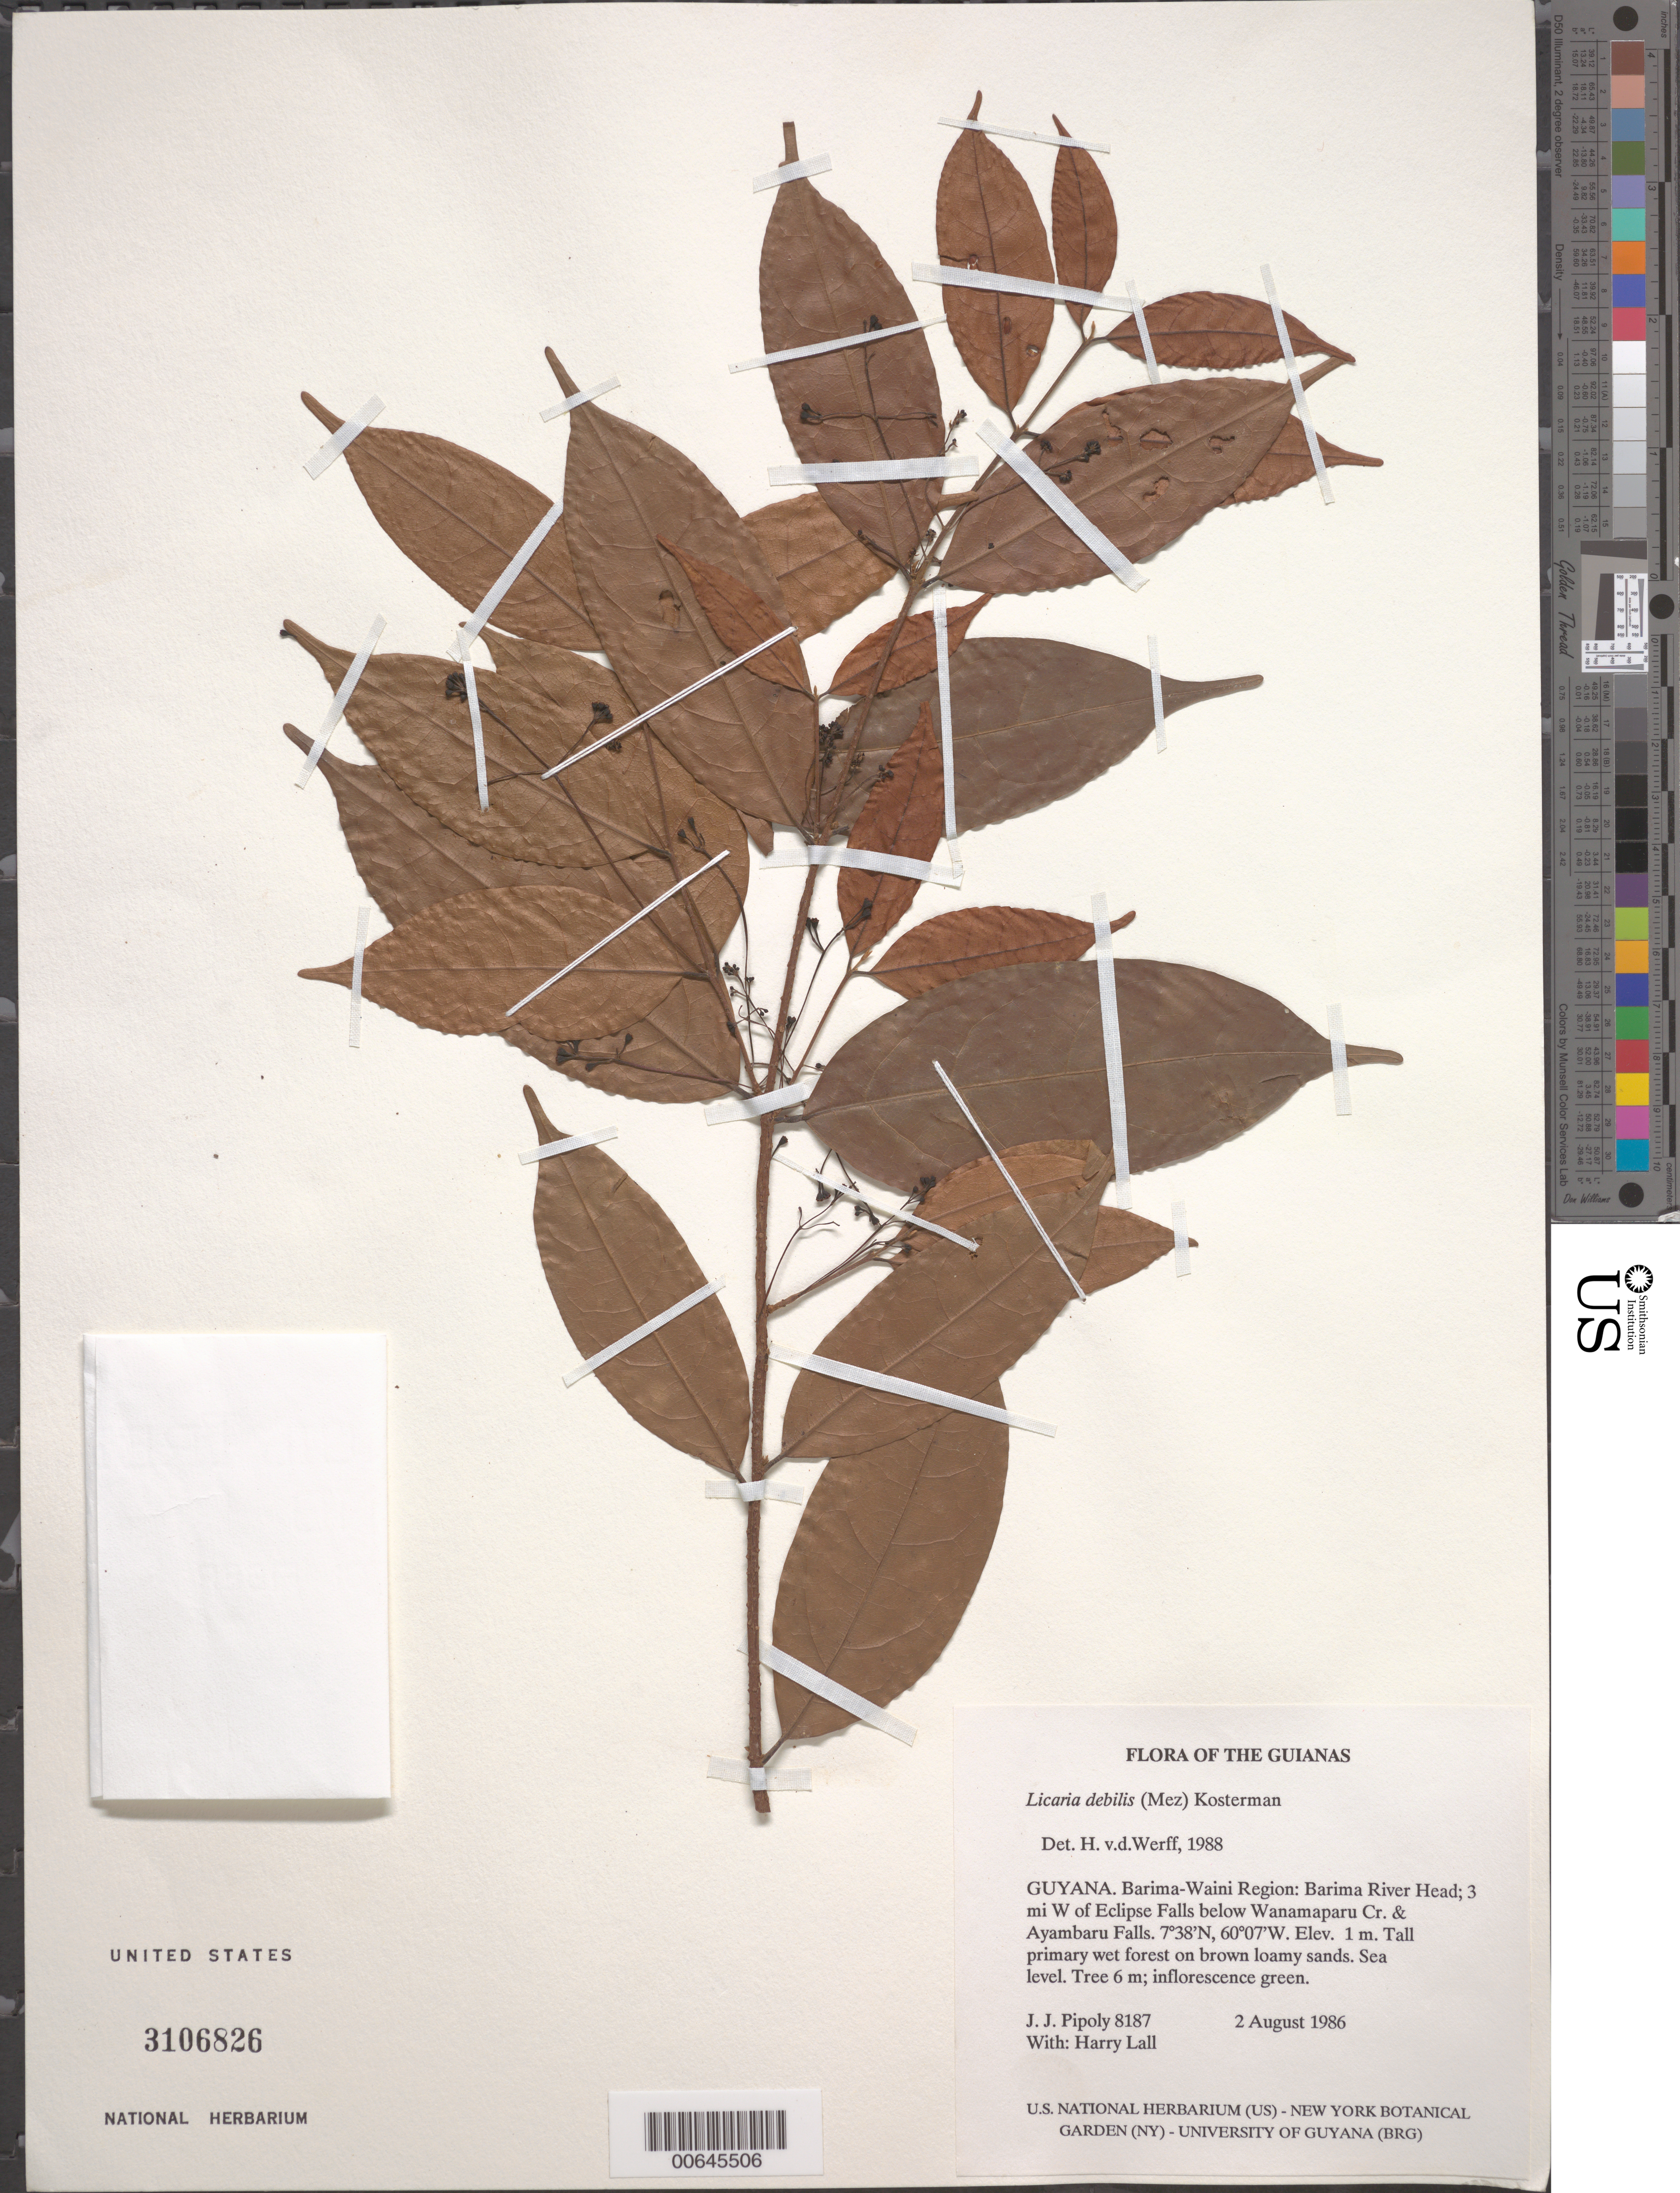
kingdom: Plantae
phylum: Tracheophyta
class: Magnoliopsida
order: Laurales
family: Lauraceae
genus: Licaria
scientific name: Licaria debilis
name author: (Mez) Kosterm.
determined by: van der Werff, H., (MO), Missouri Botanical Garden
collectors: J. J. Pipoly & H. Lall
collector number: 8187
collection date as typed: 2 August 1986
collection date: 1986-08-02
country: Guyana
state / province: Barima-Waini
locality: Barima River head; 3 mi W of Eclipse Falls below Wanamaparu Cr. & Ayambaru Falls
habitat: Tall primary wet forest on brown loamy sands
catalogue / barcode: US 3106826